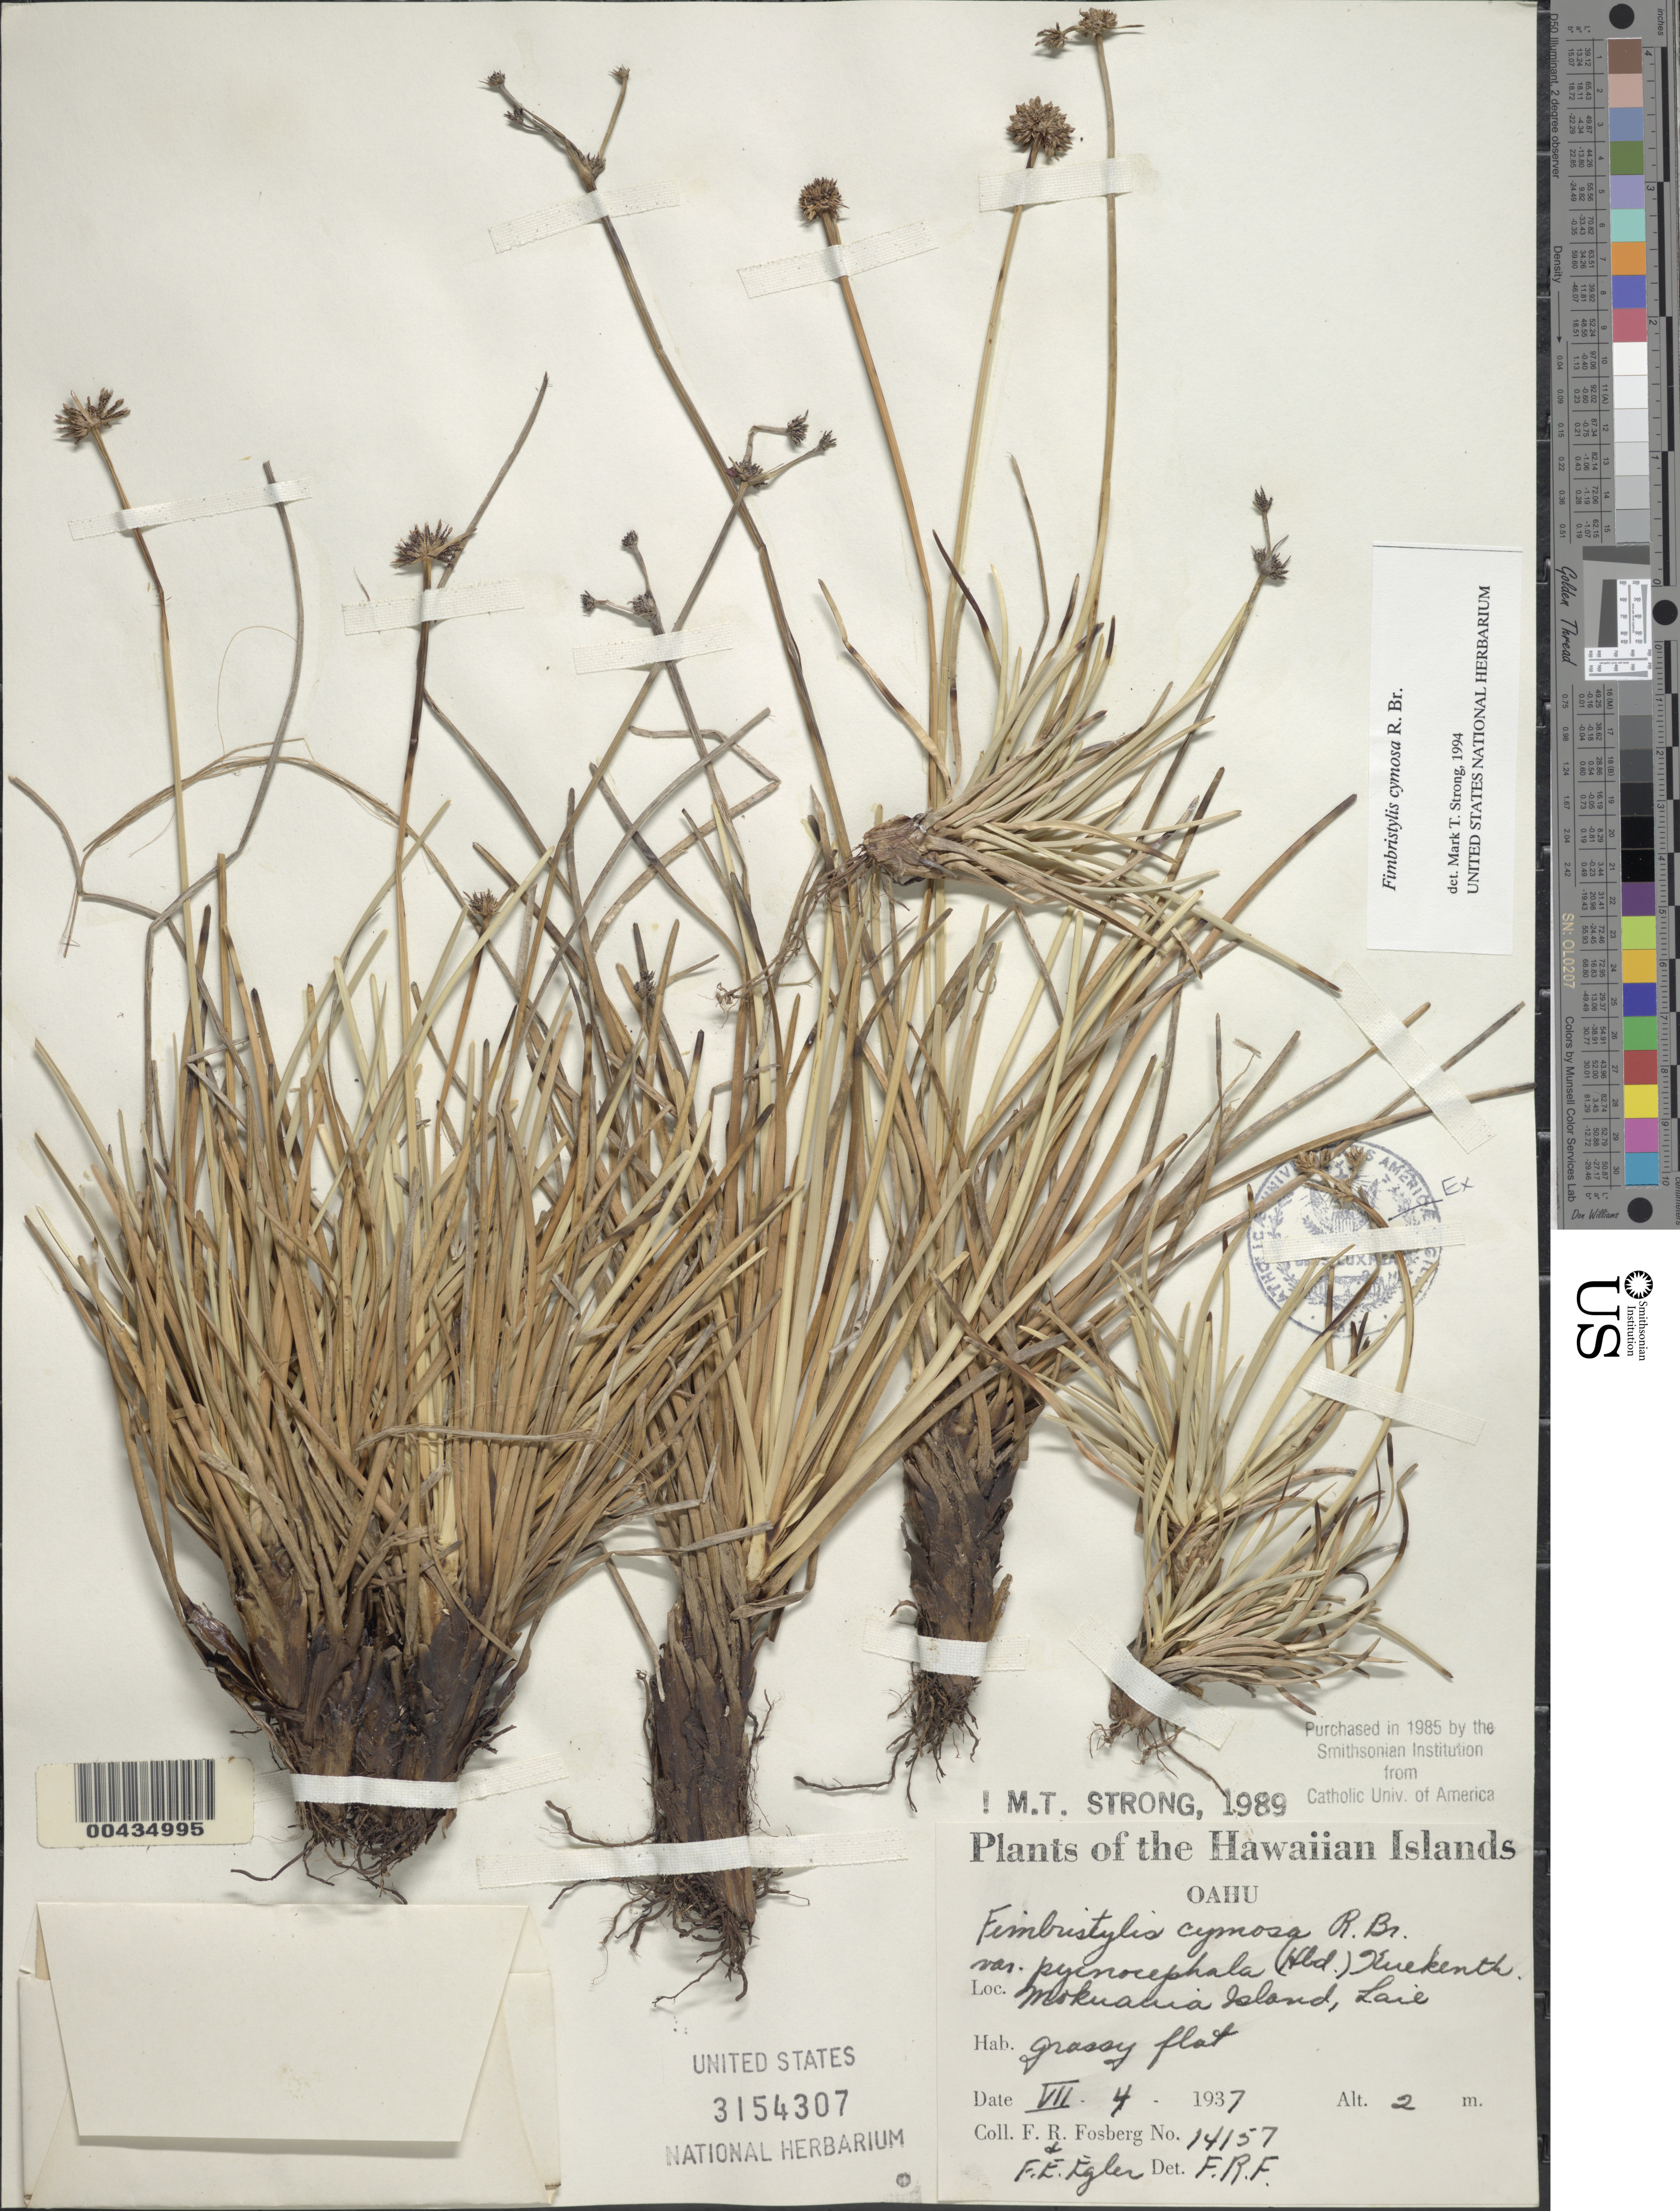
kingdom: Plantae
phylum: Tracheophyta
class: Liliopsida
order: Poales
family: Cyperaceae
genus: Fimbristylis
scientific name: Fimbristylis cymosa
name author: R. Br.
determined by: Strong, M. T., (US), Smithsonian Institution - National Museum of Natural History (UNITED STATES)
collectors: F. R. Fosberg & F. Egler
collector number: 14157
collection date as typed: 4 Jul 1937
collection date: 1937-07-04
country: United States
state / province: Hawaii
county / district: Honolulu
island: Oahu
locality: Mokuauia Island, Laie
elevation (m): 2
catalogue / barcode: US 3154307